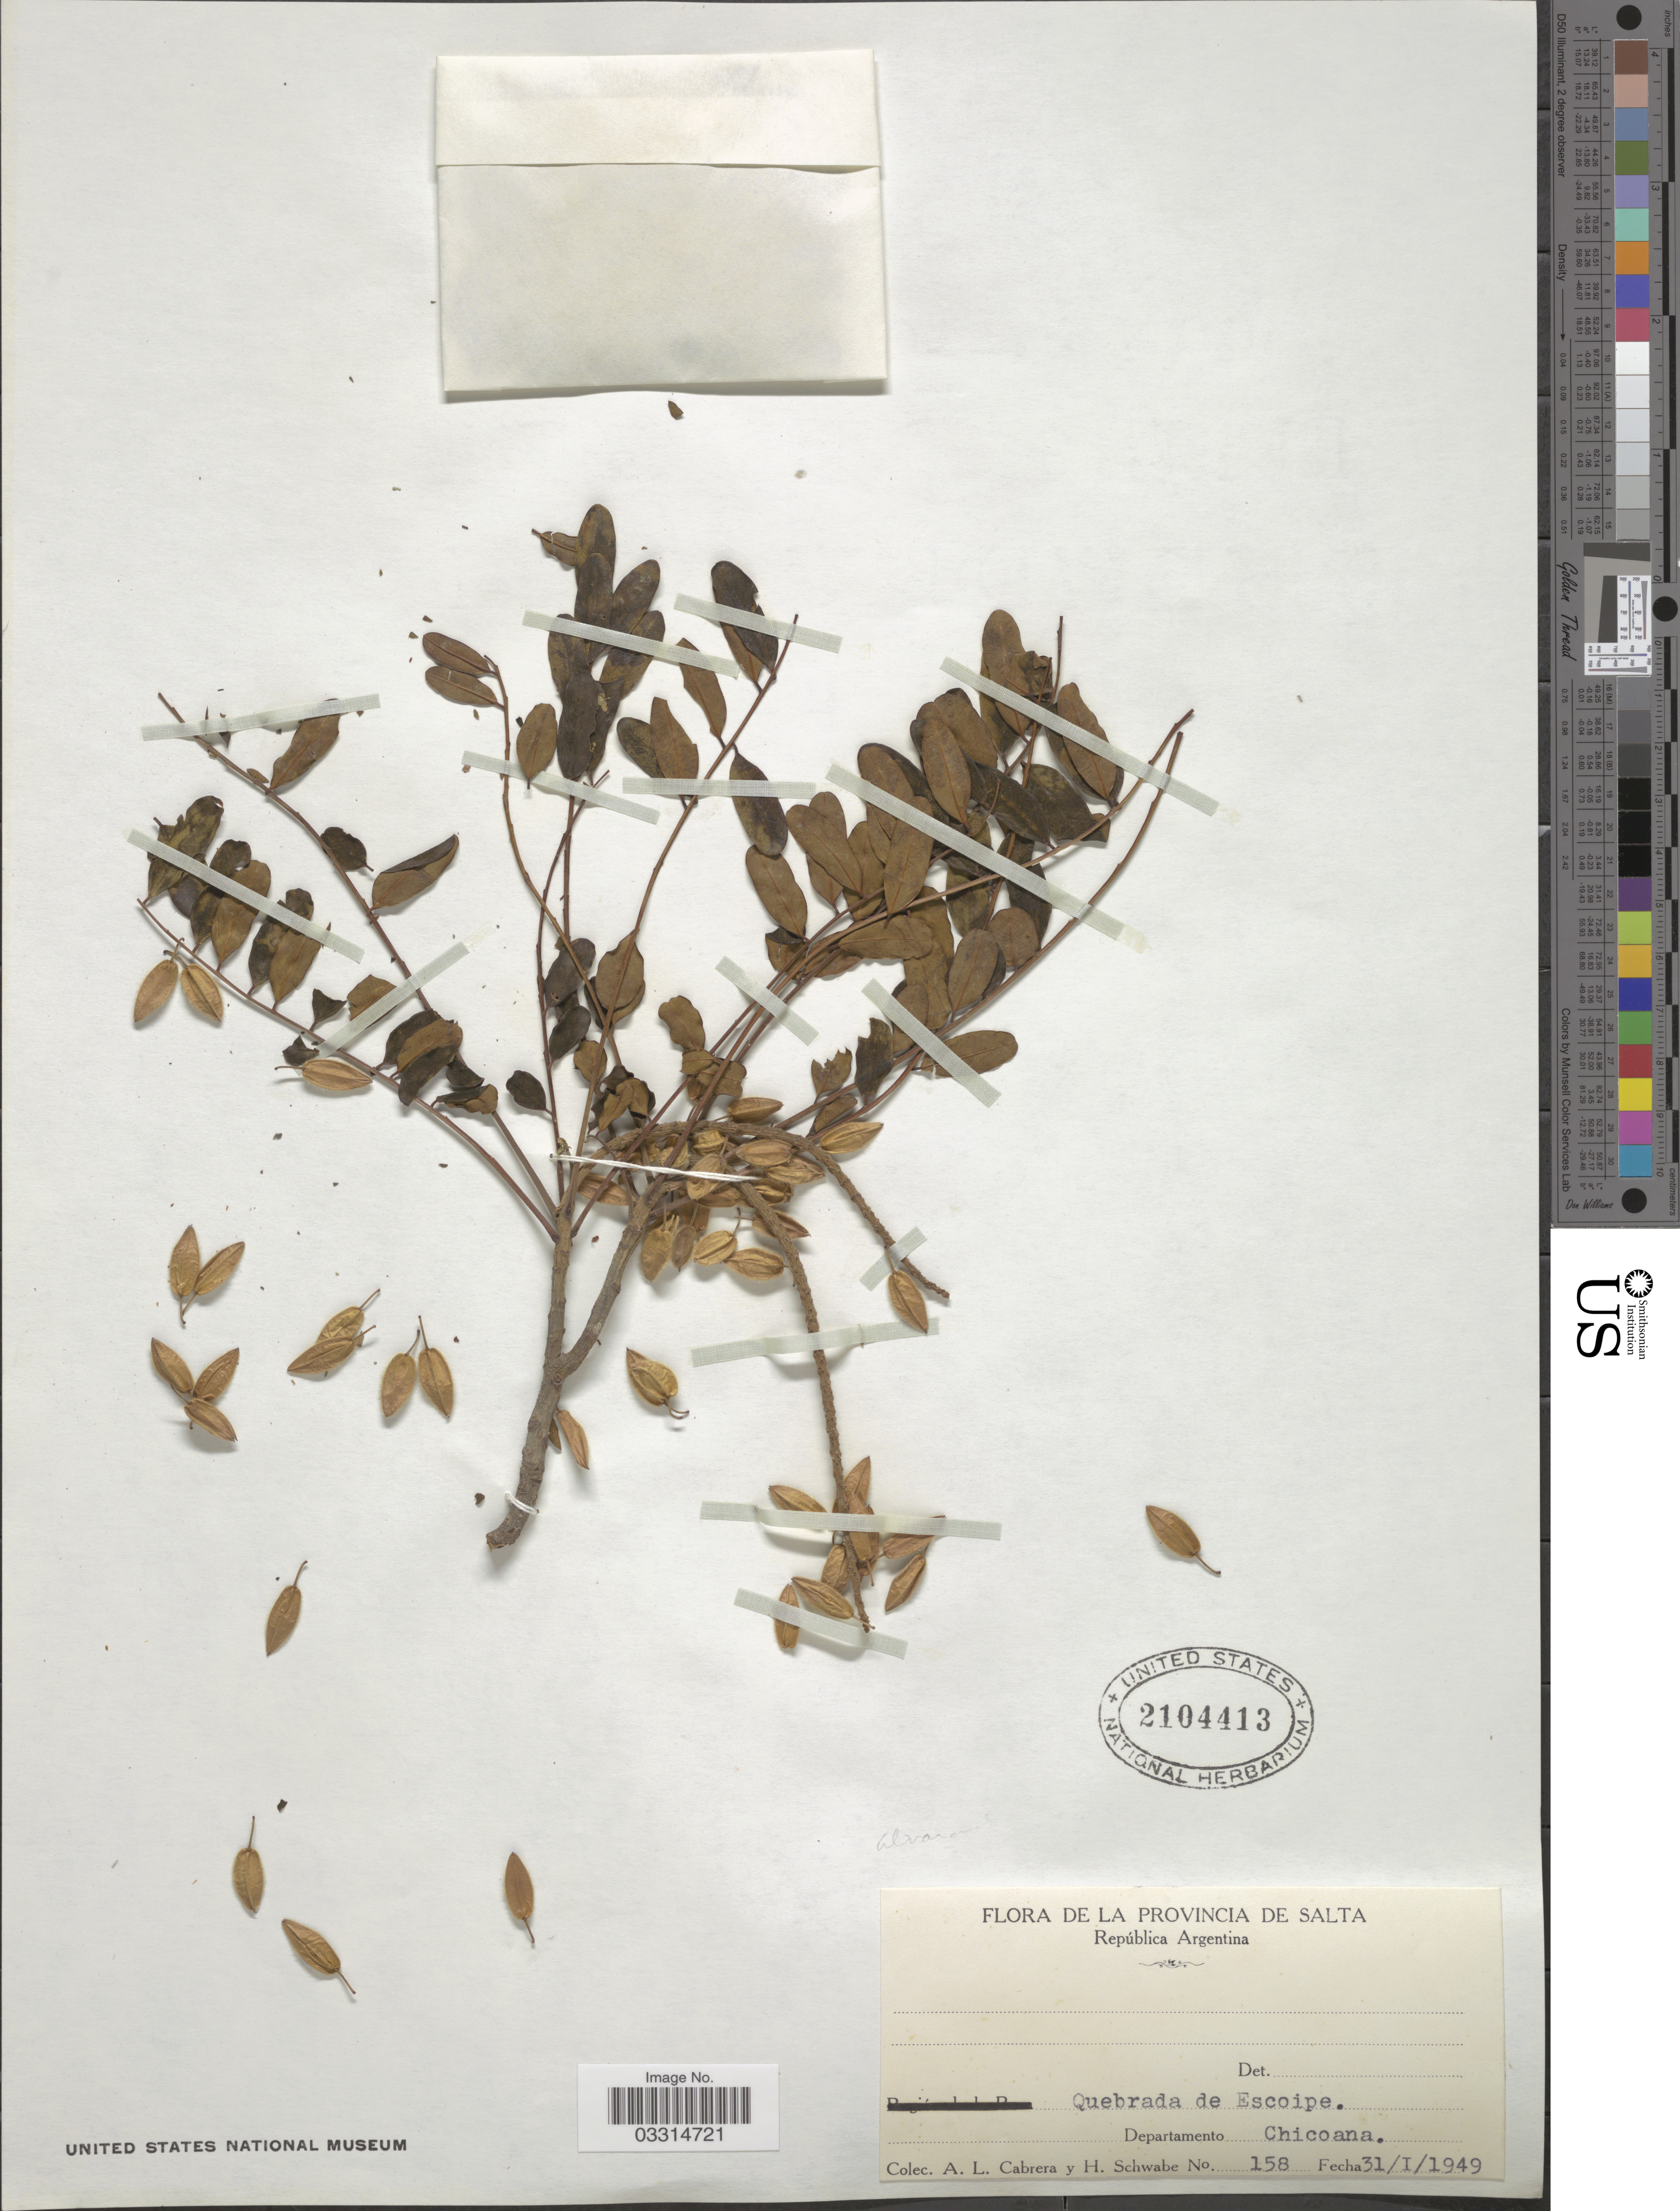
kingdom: Plantae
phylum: Tracheophyta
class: Magnoliopsida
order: Picramniales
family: Picramniaceae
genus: Alvaradoa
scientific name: Alvaradoa sp.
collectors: A. L. Cabrera & H. Schwabe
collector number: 158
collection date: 1949-01-31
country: Argentina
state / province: Salta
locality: Quebrada de Escoipe. Departamento Chicoana.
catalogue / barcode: US 2104413